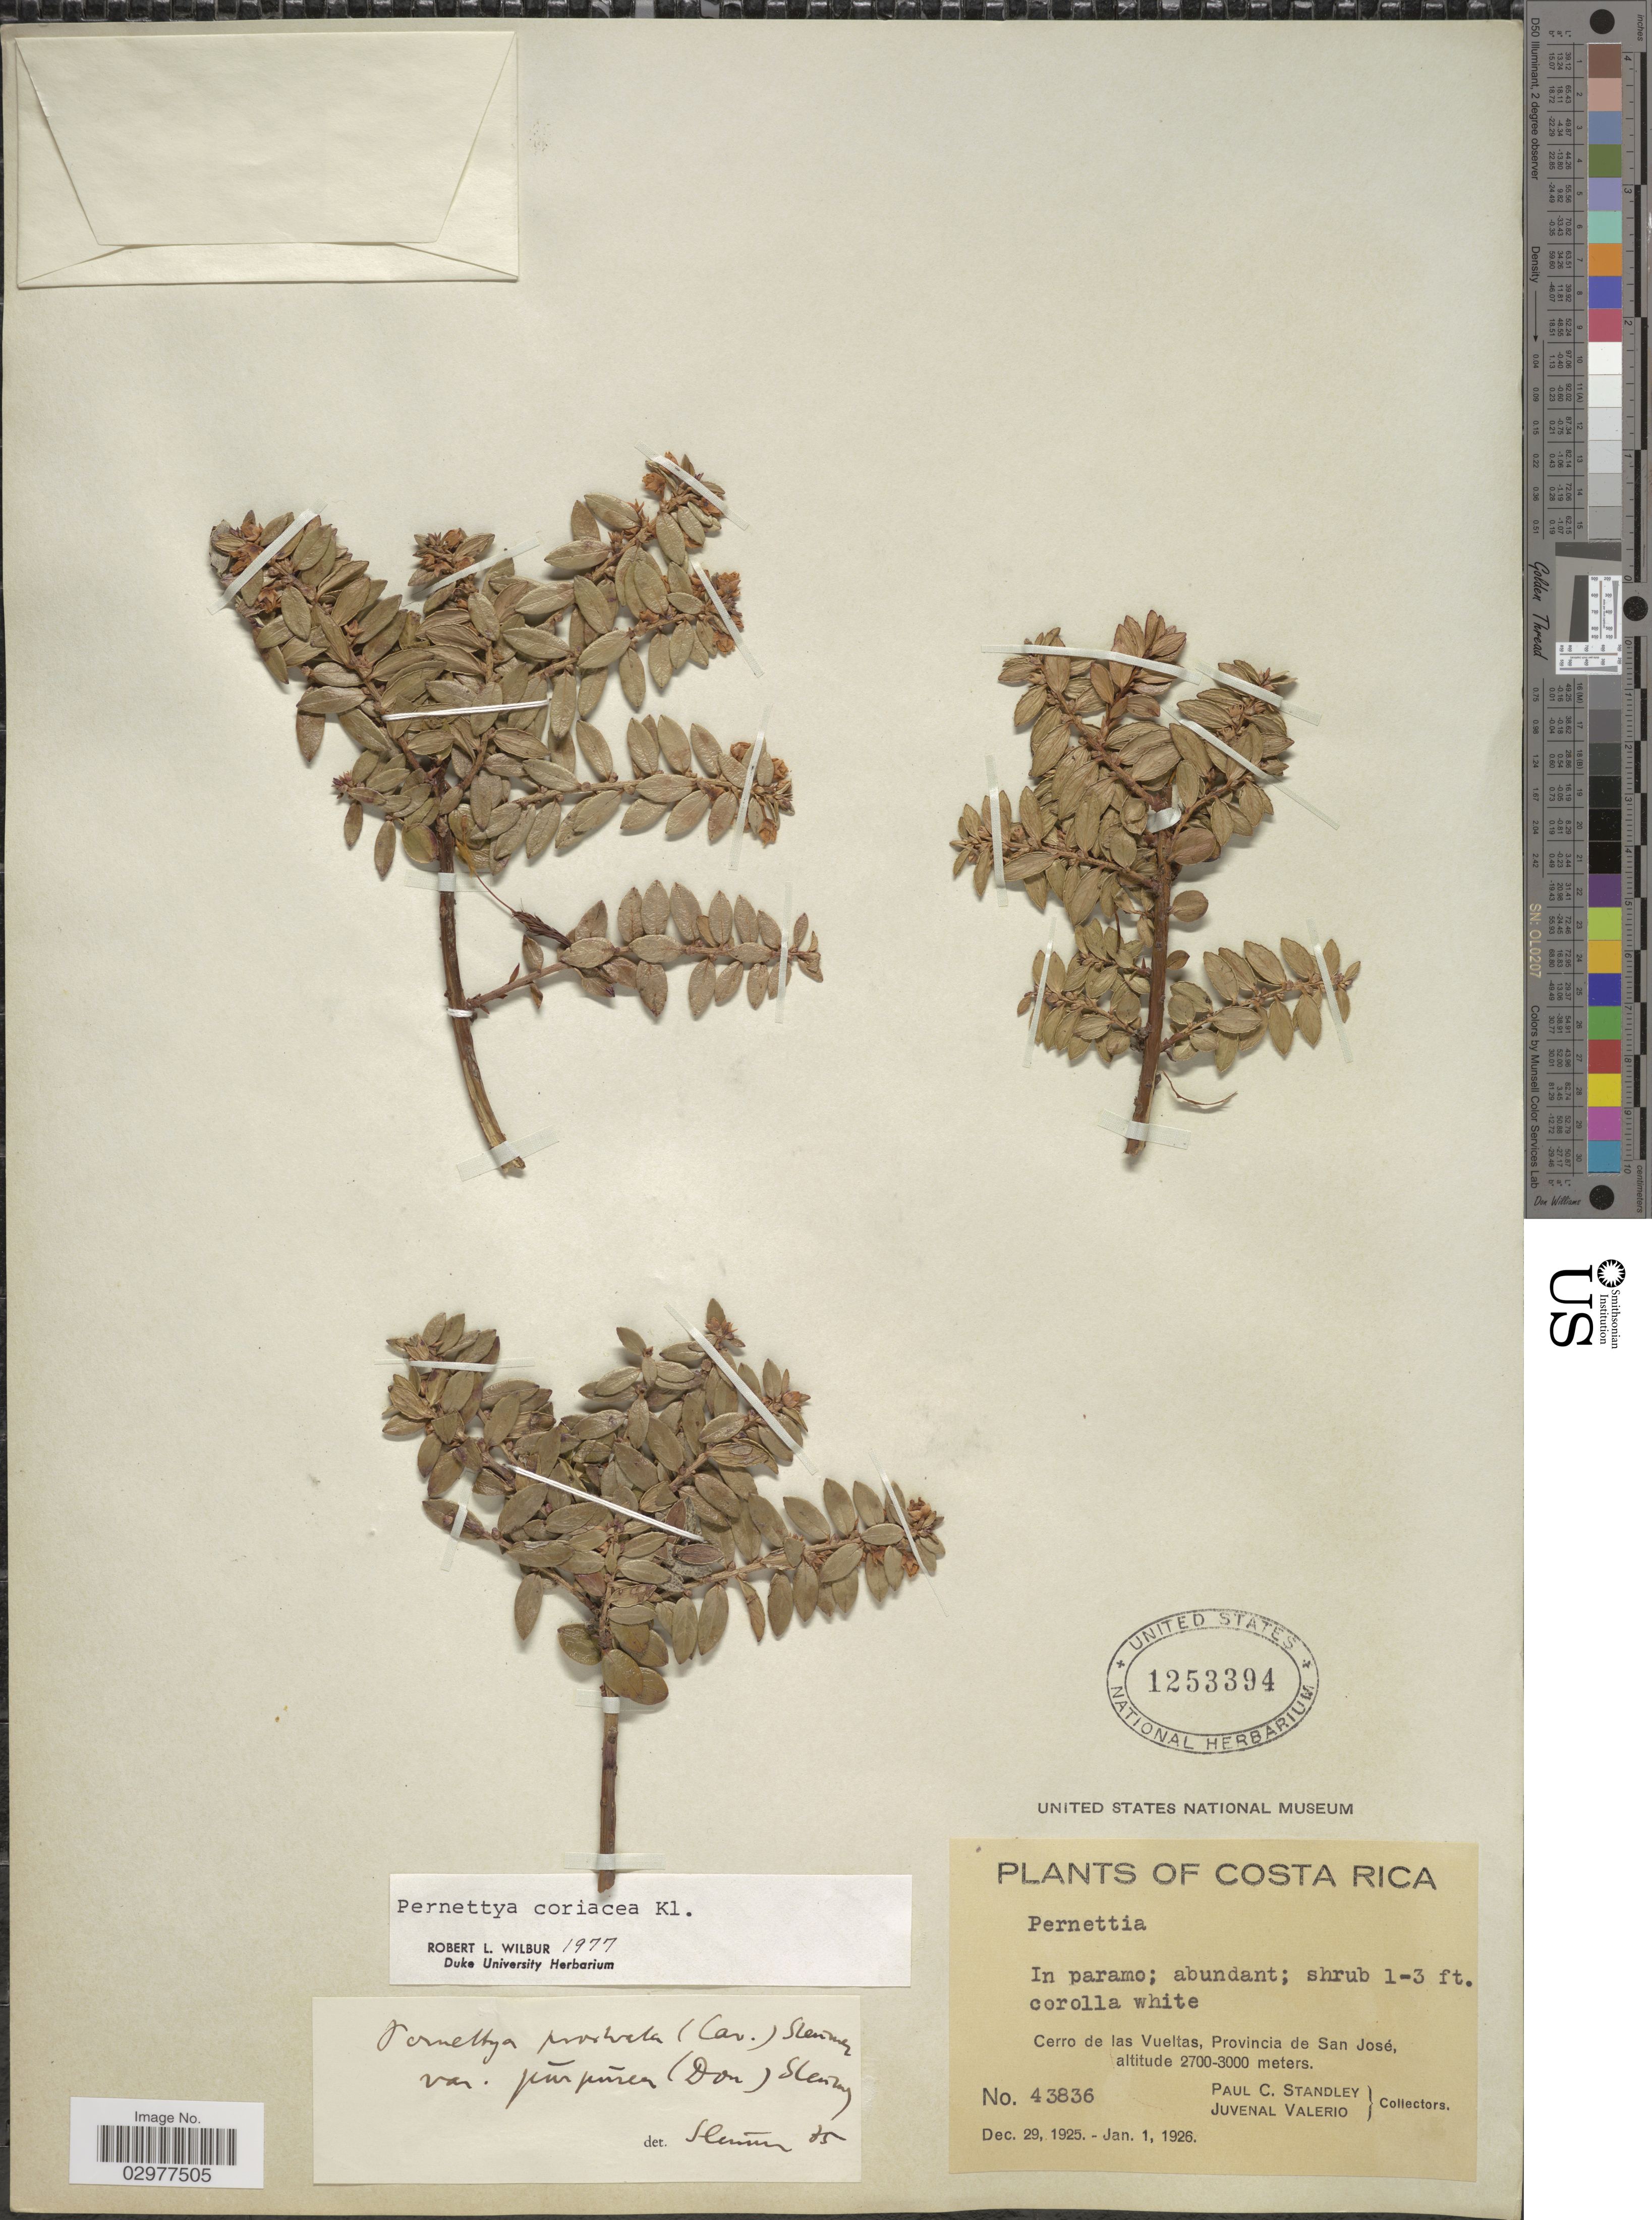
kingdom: Plantae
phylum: Tracheophyta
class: Magnoliopsida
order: Ericales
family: Ericaceae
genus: Pernettya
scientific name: Pernettya prostrata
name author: (Cav.) DC.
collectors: P. C. Standley & J. Valerio R.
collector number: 43836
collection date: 1925-12-29/1926-01-01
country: Costa Rica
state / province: San José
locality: Cerro de las Vueltas, Provincia de San José.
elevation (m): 2700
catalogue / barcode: US 1253394